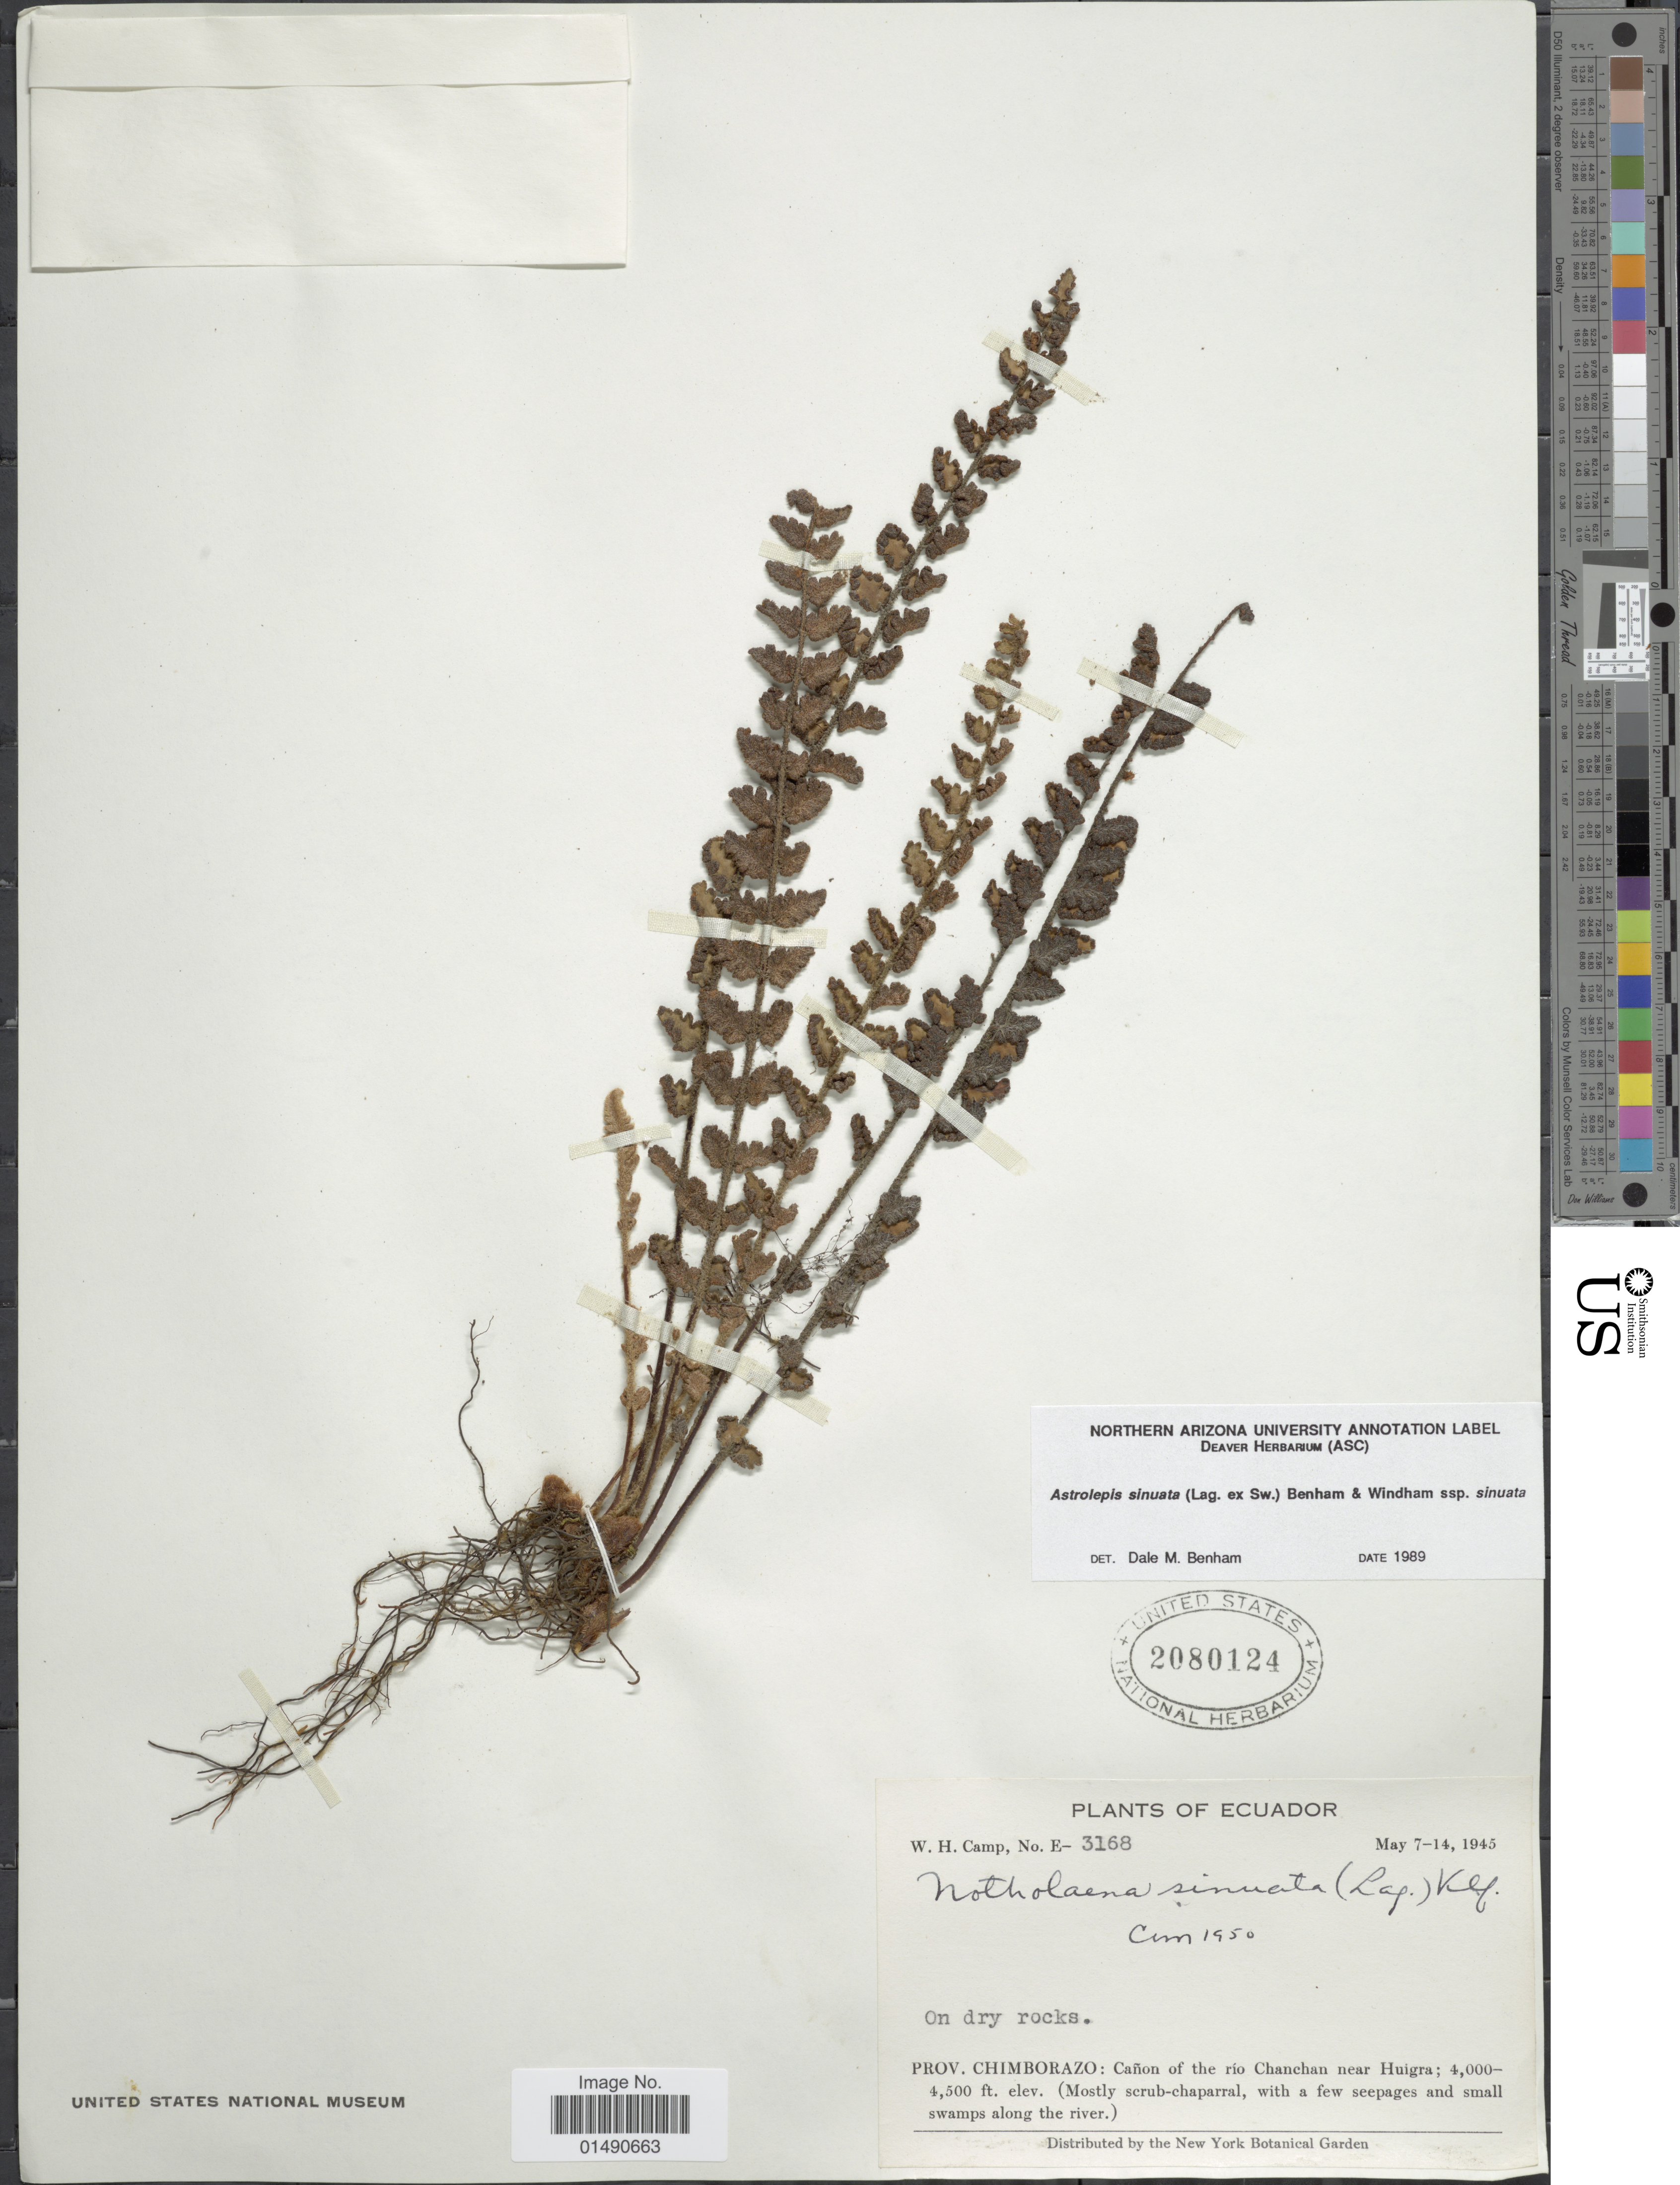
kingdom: Plantae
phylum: Tracheophyta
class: Polypodiopsida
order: Polypodiales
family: Pteridaceae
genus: Astrolepis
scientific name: Astrolepis sinuata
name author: (Lag. ex Sw.) D.M. Benham & Windham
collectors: W. H. Camp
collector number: E-3168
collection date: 1945-05-07/1945-05-14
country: Ecuador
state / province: Chimborazo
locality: Cañon of the rio Chanchan near Huigra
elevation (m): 1219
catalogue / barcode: US 2080124